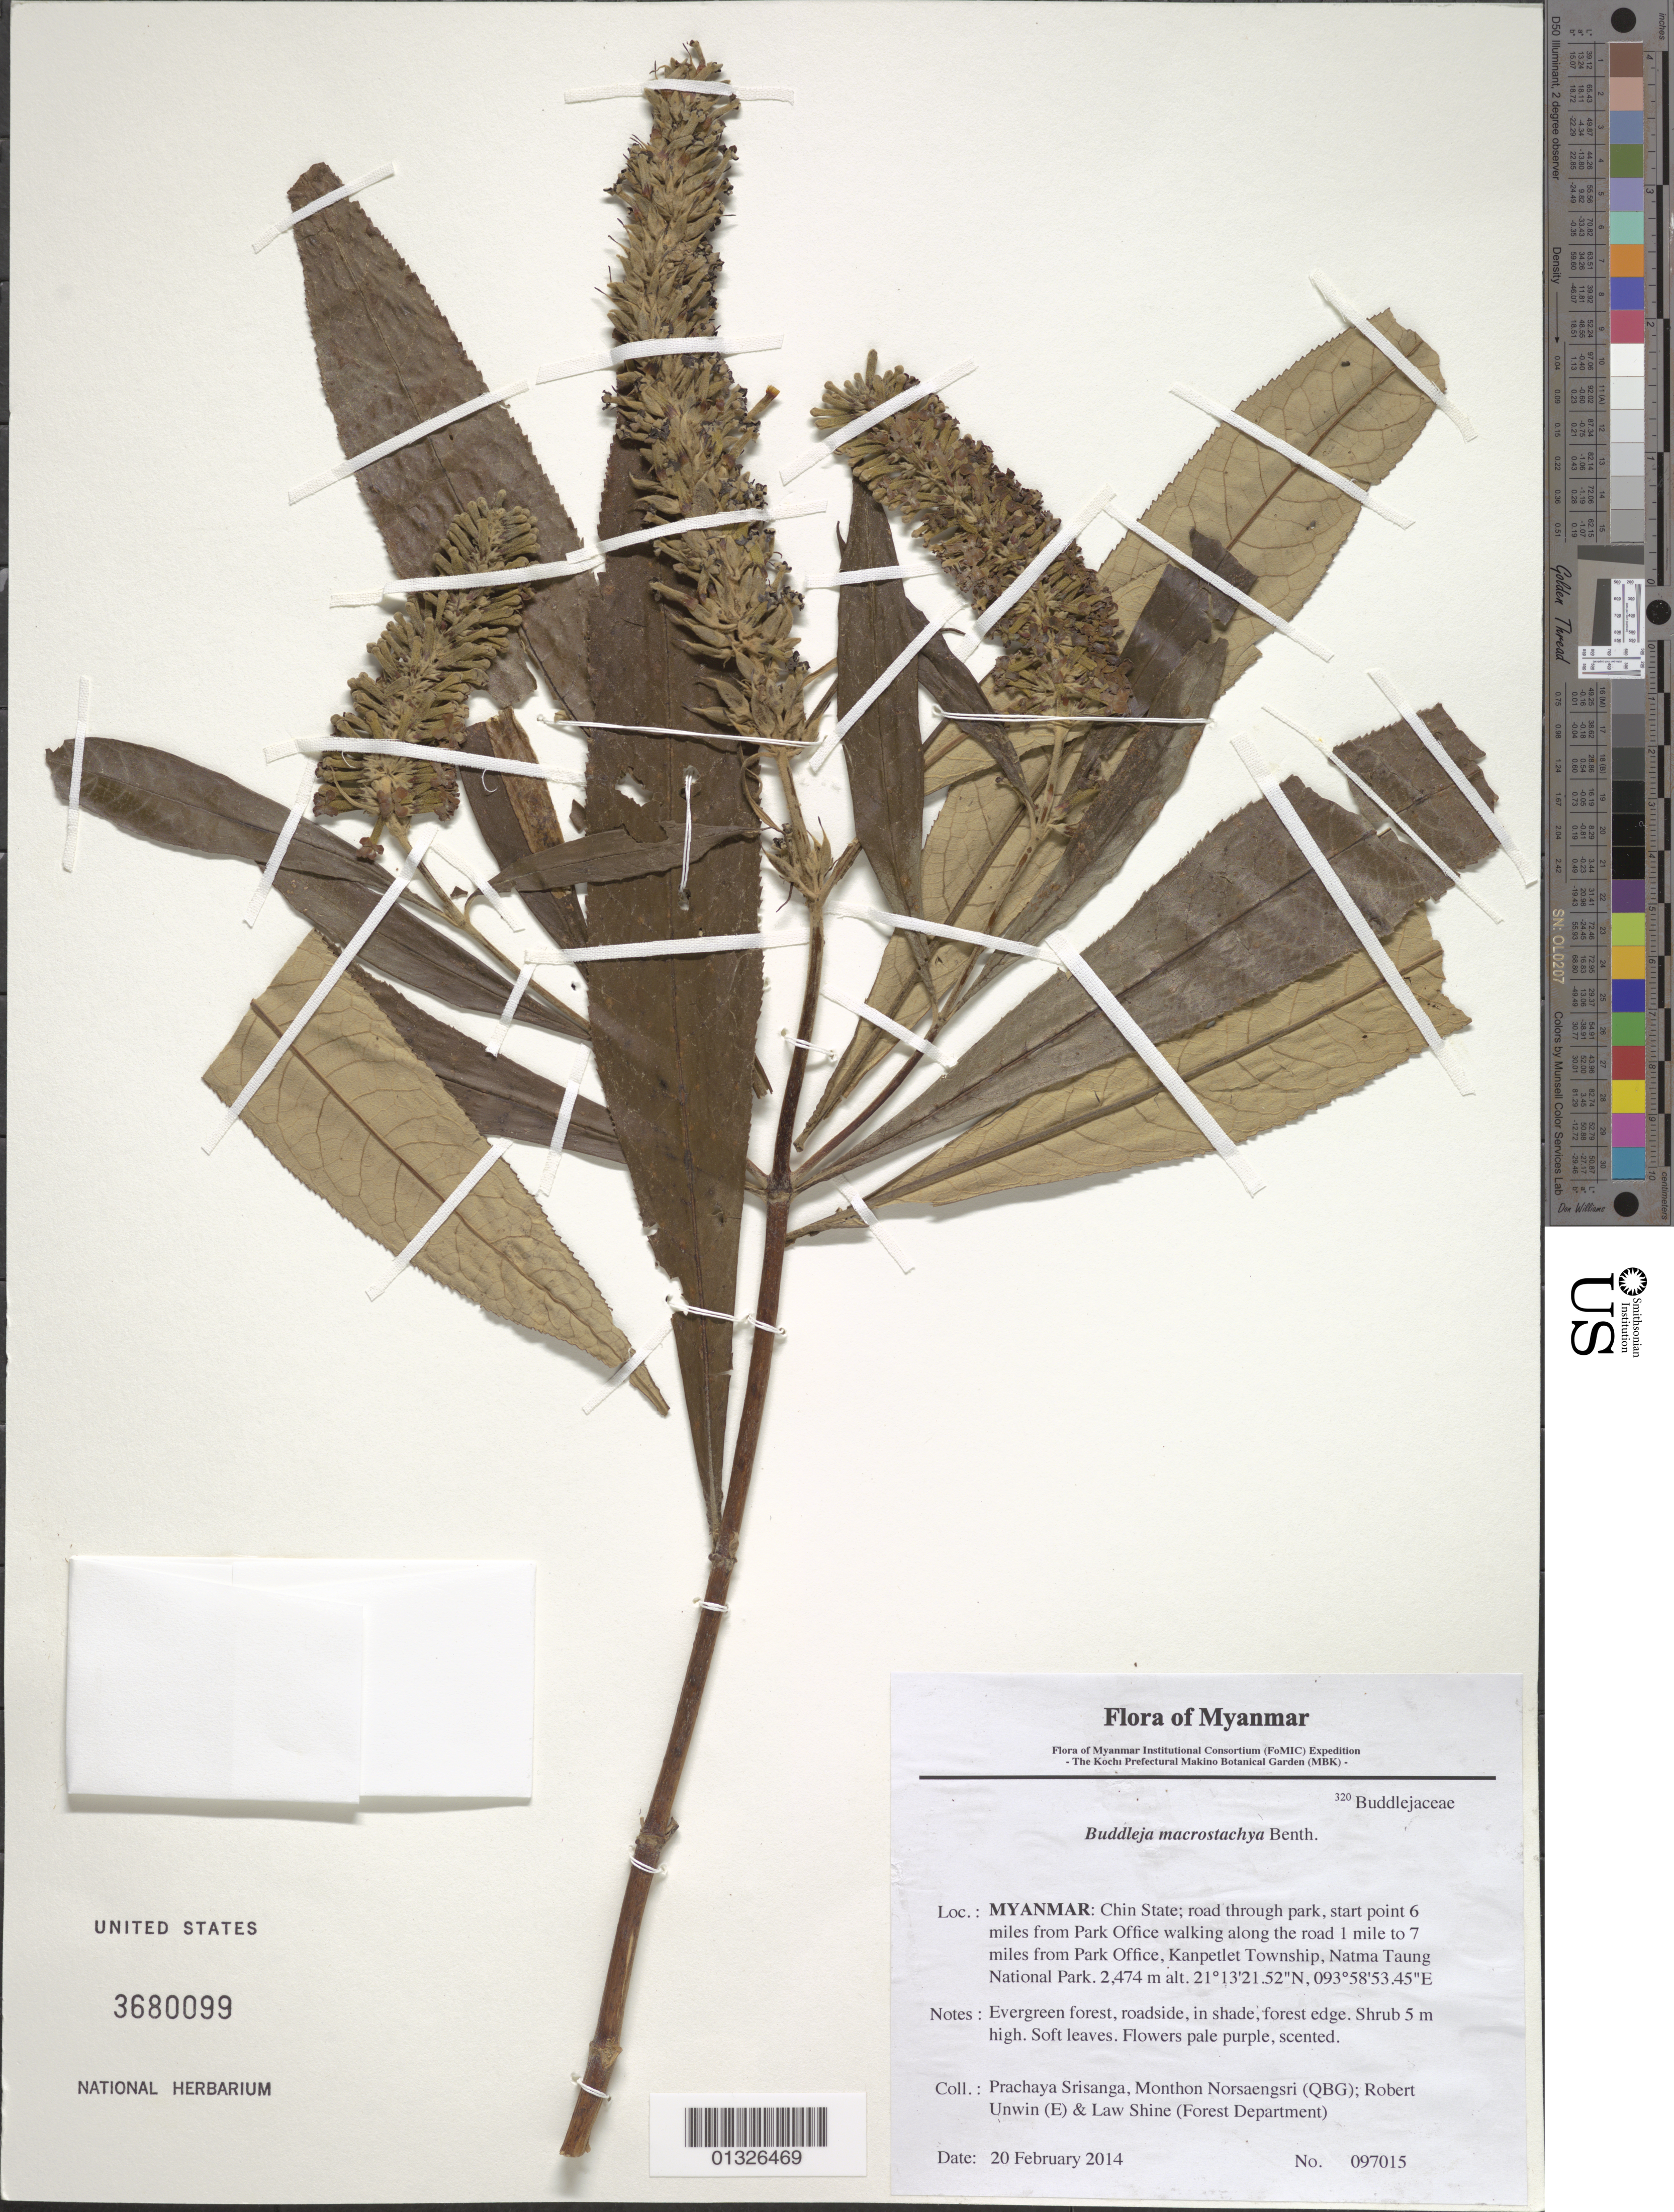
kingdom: Plantae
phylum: Tracheophyta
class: Magnoliopsida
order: Lamiales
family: Scrophulariaceae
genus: Buddleja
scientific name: Buddleja macrostachya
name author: Benth.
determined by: Fujikawa, Kazumi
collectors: P. Srisanga, M. Norsaengsri, R. Unwin & L. Shine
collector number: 97015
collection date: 2014-02-20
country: Myanmar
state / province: Chin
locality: Road through park, start point 6 miles from Park Office walking along the road 1 mile to 7 miles from Park Office, Kanpetlet Township, Natma Taung National Park.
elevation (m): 2474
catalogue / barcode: US 3680099